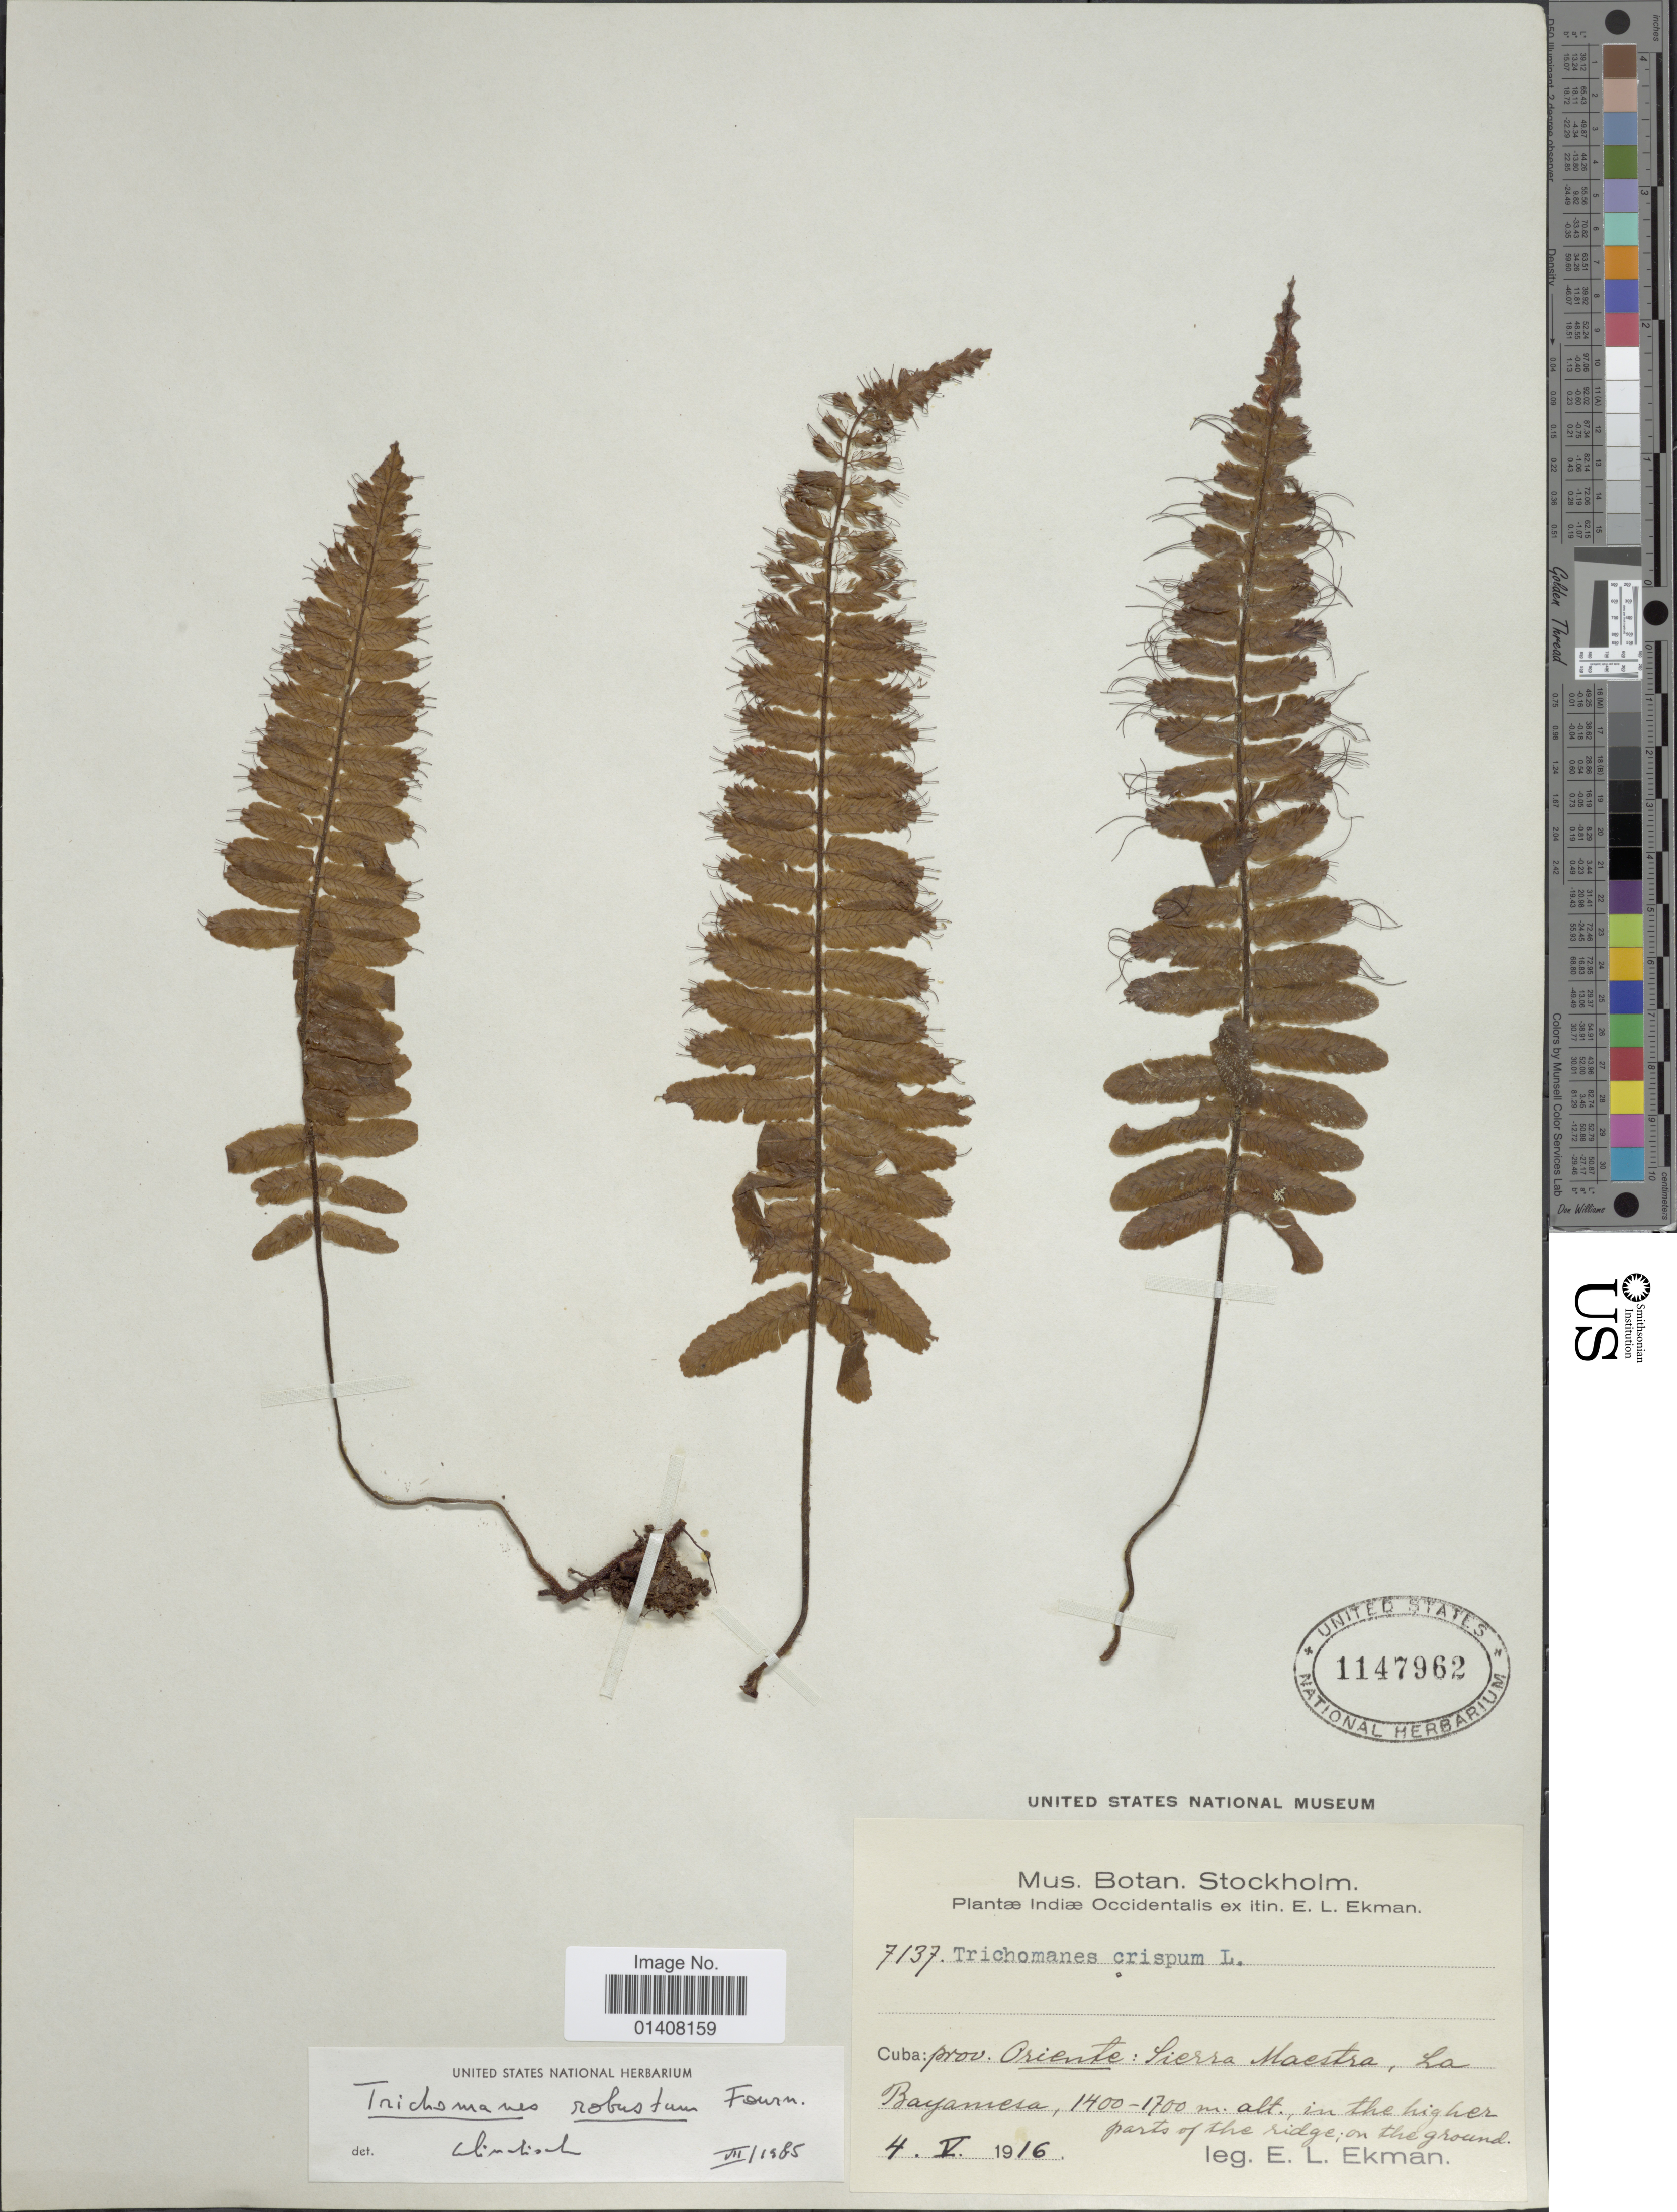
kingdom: Plantae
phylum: Tracheophyta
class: Polypodiopsida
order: Hymenophyllales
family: Hymenophyllaceae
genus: Trichomanes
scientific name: Trichomanes robustum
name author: E. Fourn.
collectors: E. L. Ekman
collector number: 7137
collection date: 1916-05-04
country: Cuba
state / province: Oriente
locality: Cuba: Prov. Oriente: Sierra Maestra, La Bayamesa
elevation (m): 1400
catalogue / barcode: US 1147962